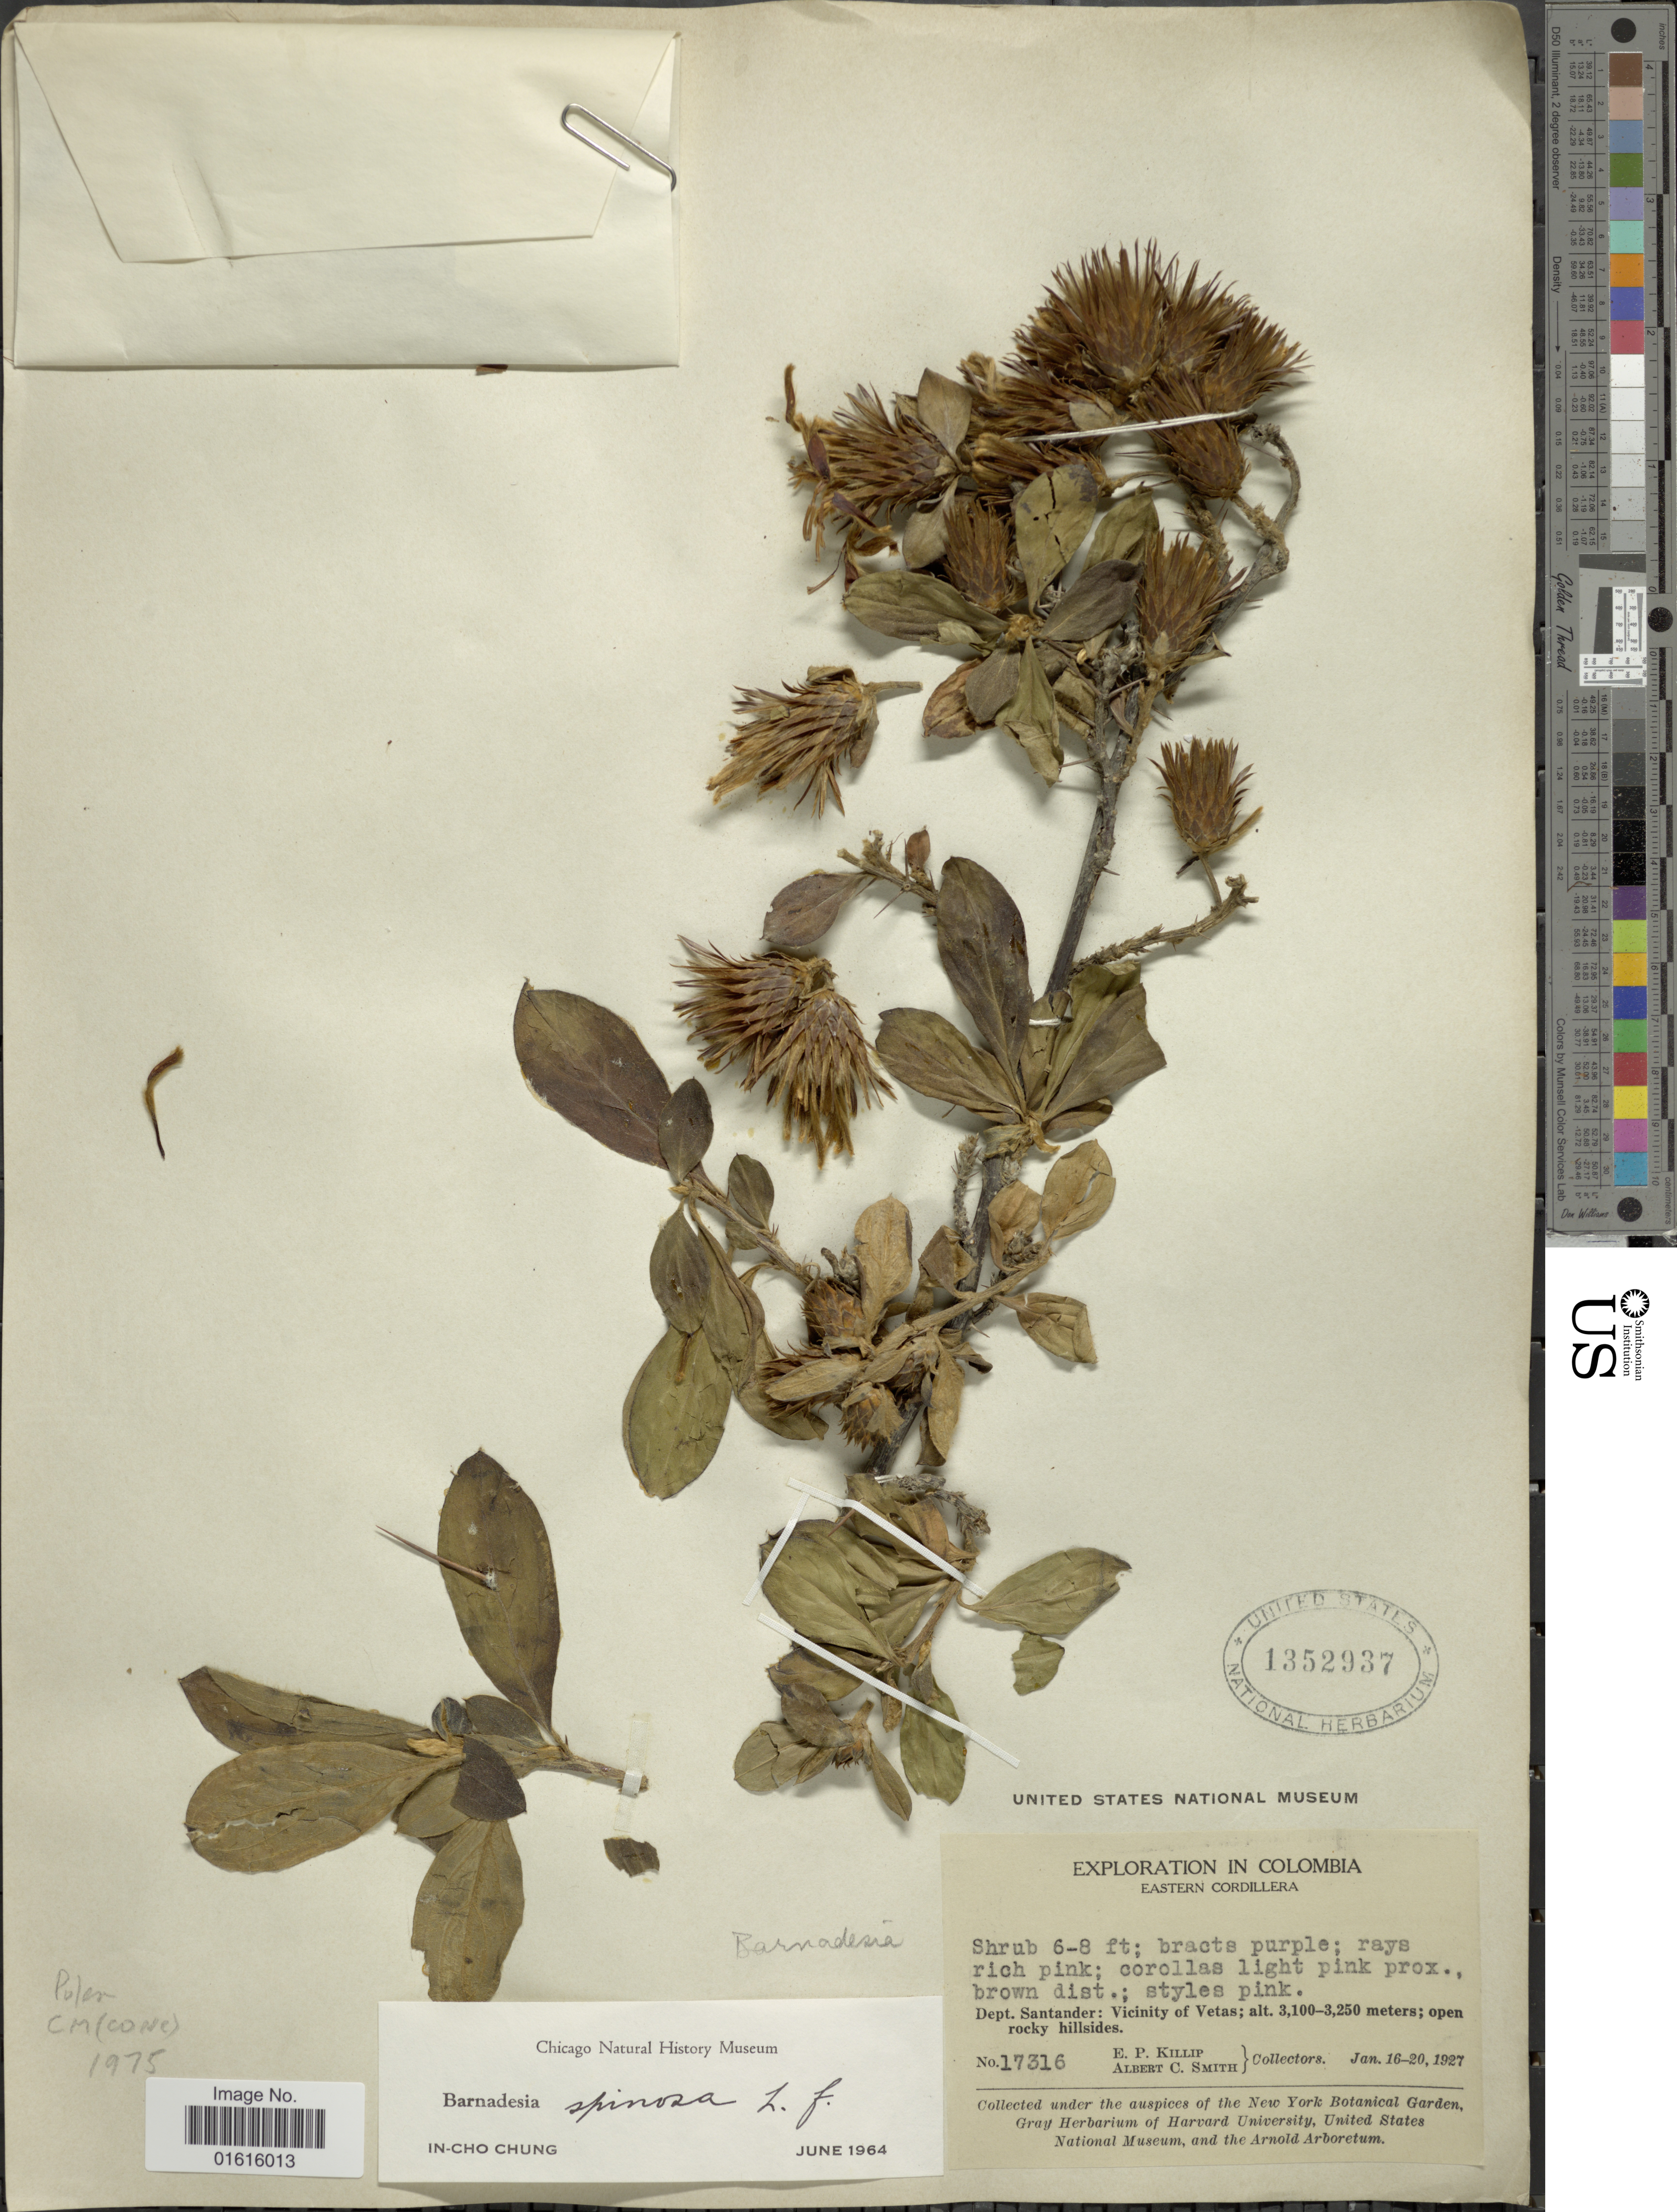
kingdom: Plantae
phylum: Tracheophyta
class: Magnoliopsida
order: Asterales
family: Asteraceae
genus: Barnadesia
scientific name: Barnadesia spinosa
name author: L. f.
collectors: E. P. Killip & A. C. Smith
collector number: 17316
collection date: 1927-01-16/1927-01-20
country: Colombia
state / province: Santander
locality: Eastern Cordillera, Vicinity of Vetas; open rocky hillsides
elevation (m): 3100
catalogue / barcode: US 1352937